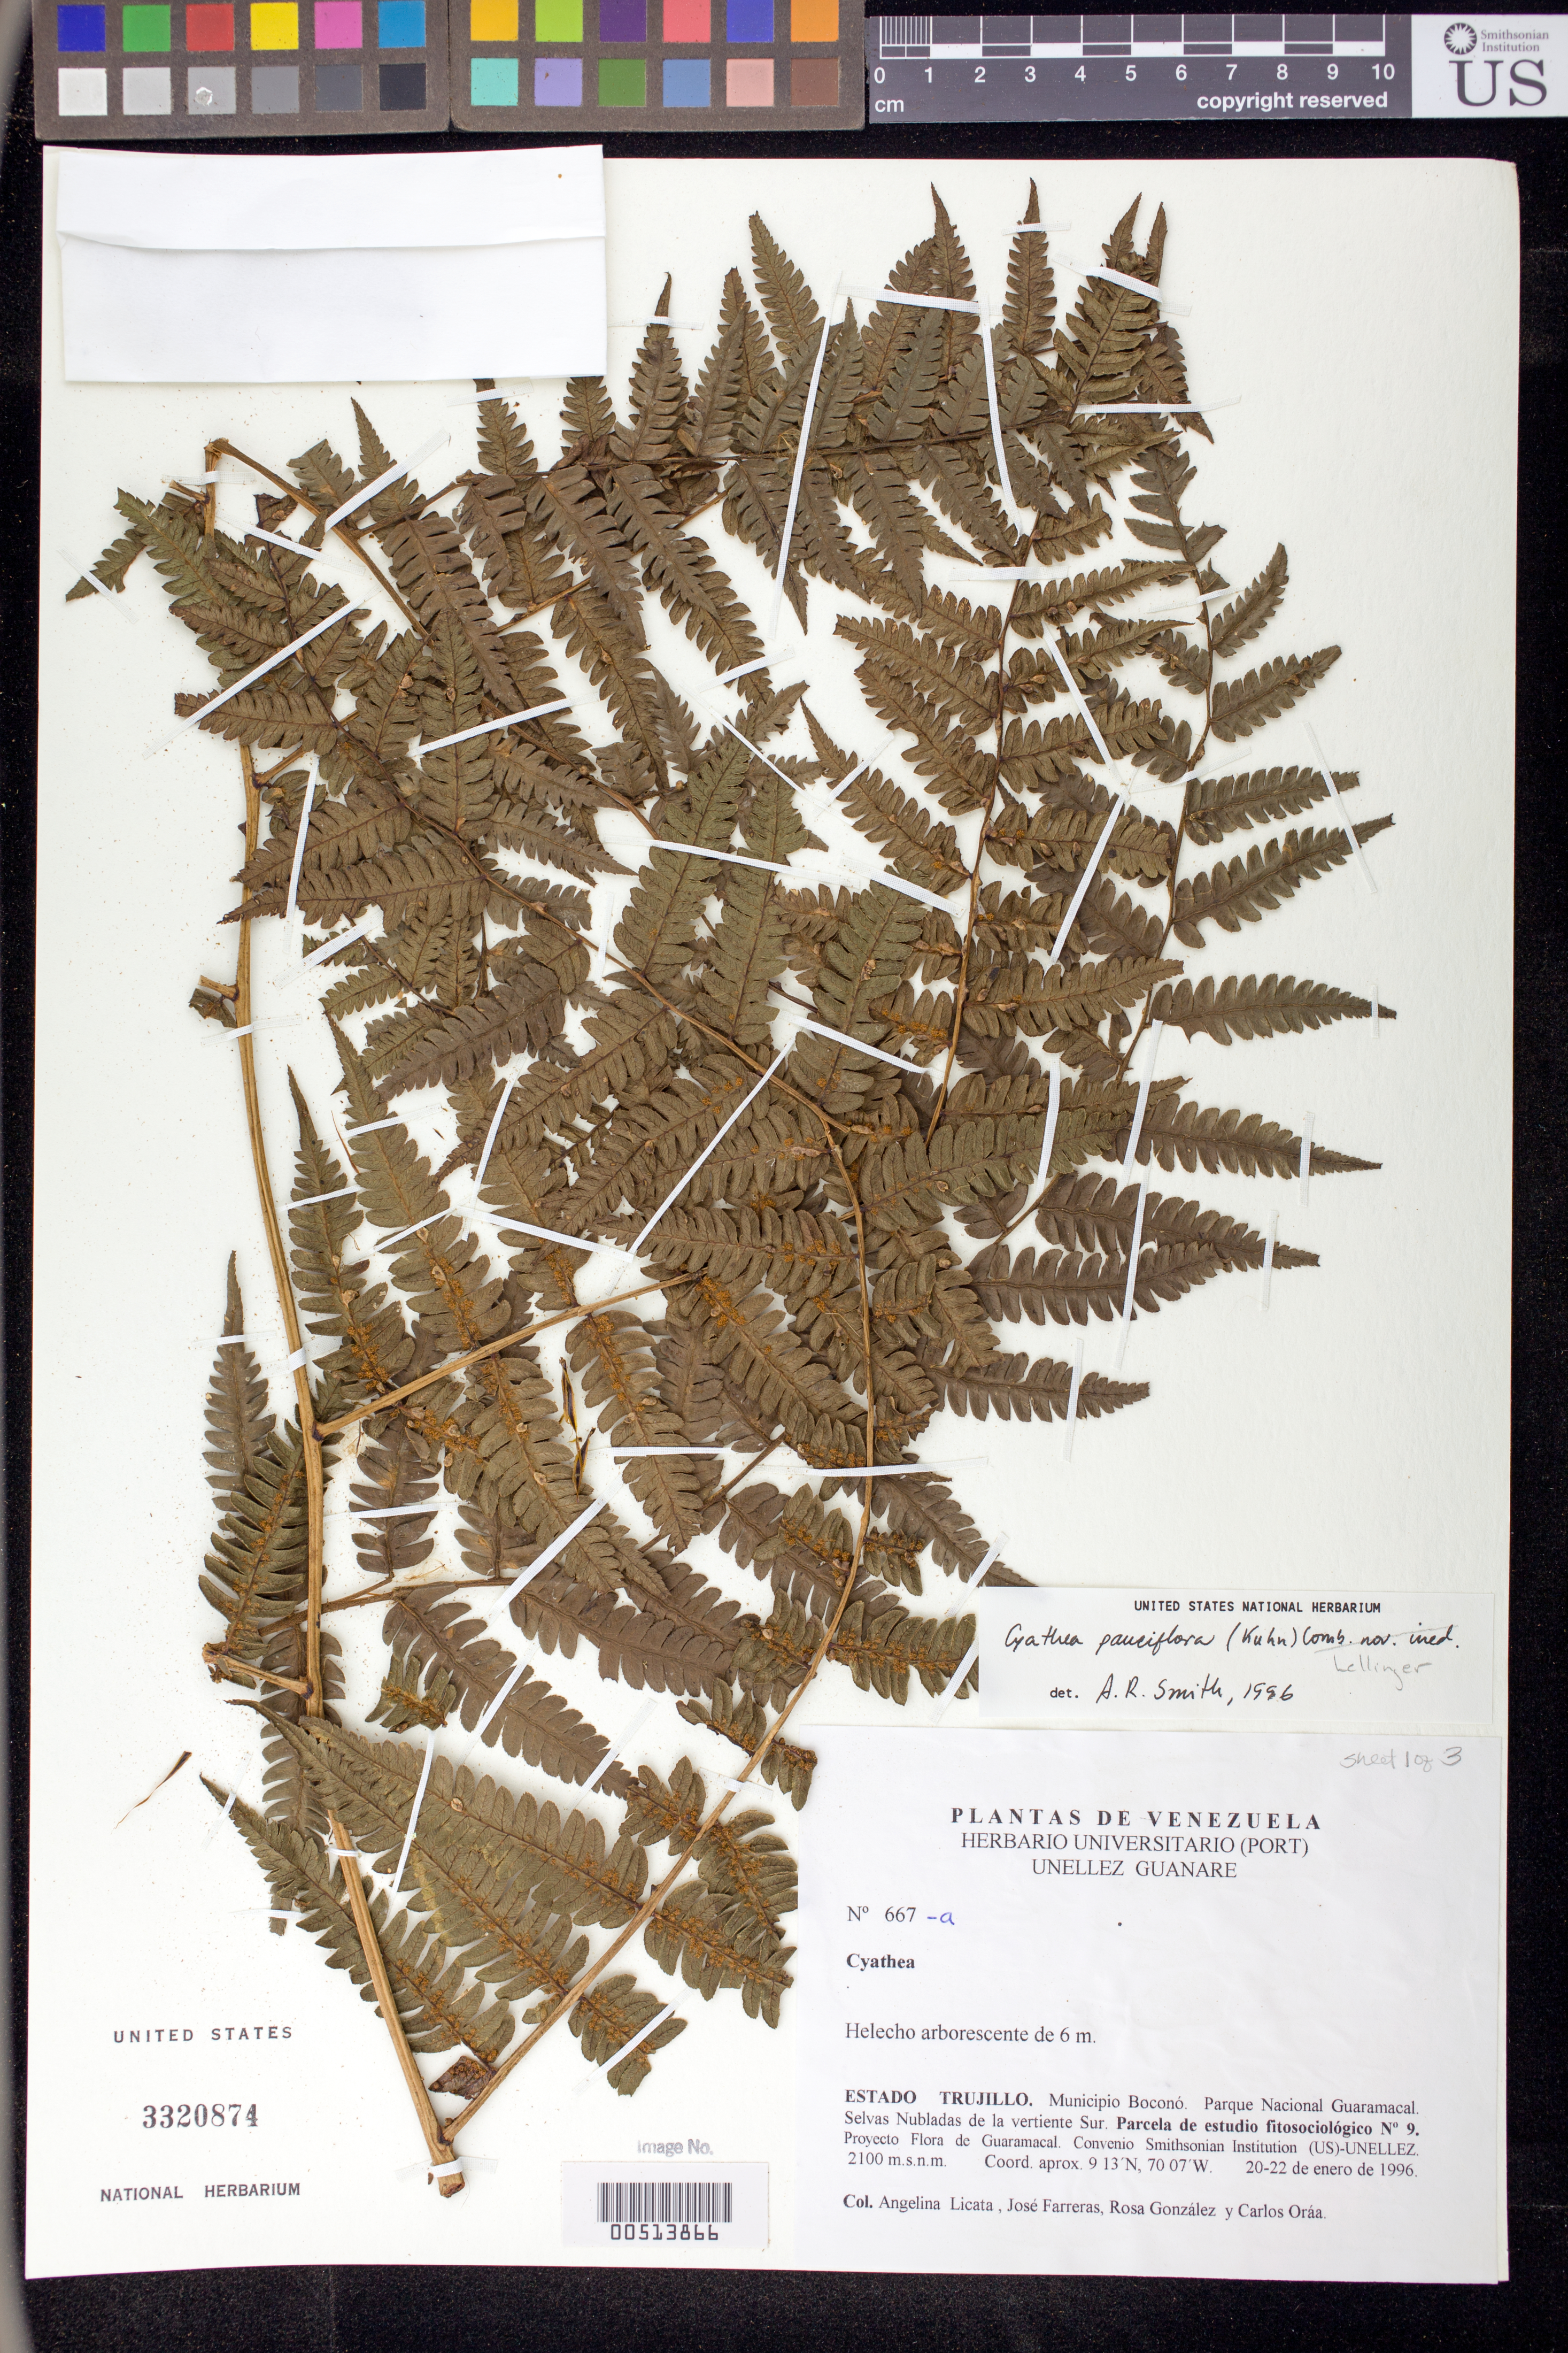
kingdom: Plantae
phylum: Tracheophyta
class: Polypodiopsida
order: Cyatheales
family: Cyatheaceae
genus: Cyathea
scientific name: Cyathea pauciflora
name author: (Kuhn) Lellinger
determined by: Smith, Alan R., (UC)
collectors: A. Licata, J. Farreras, R. González & C. Oráa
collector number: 667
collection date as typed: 20 Jan 1996 to 22 Jan 1996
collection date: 1996-01-20/1996-01-22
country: Venezuela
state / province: Trujillo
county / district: Boconó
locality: Parque Nacional Guaramacal, vertiente S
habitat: Selvas Nubladas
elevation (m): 2100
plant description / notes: MO, PORT, US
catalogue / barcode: US 3320874